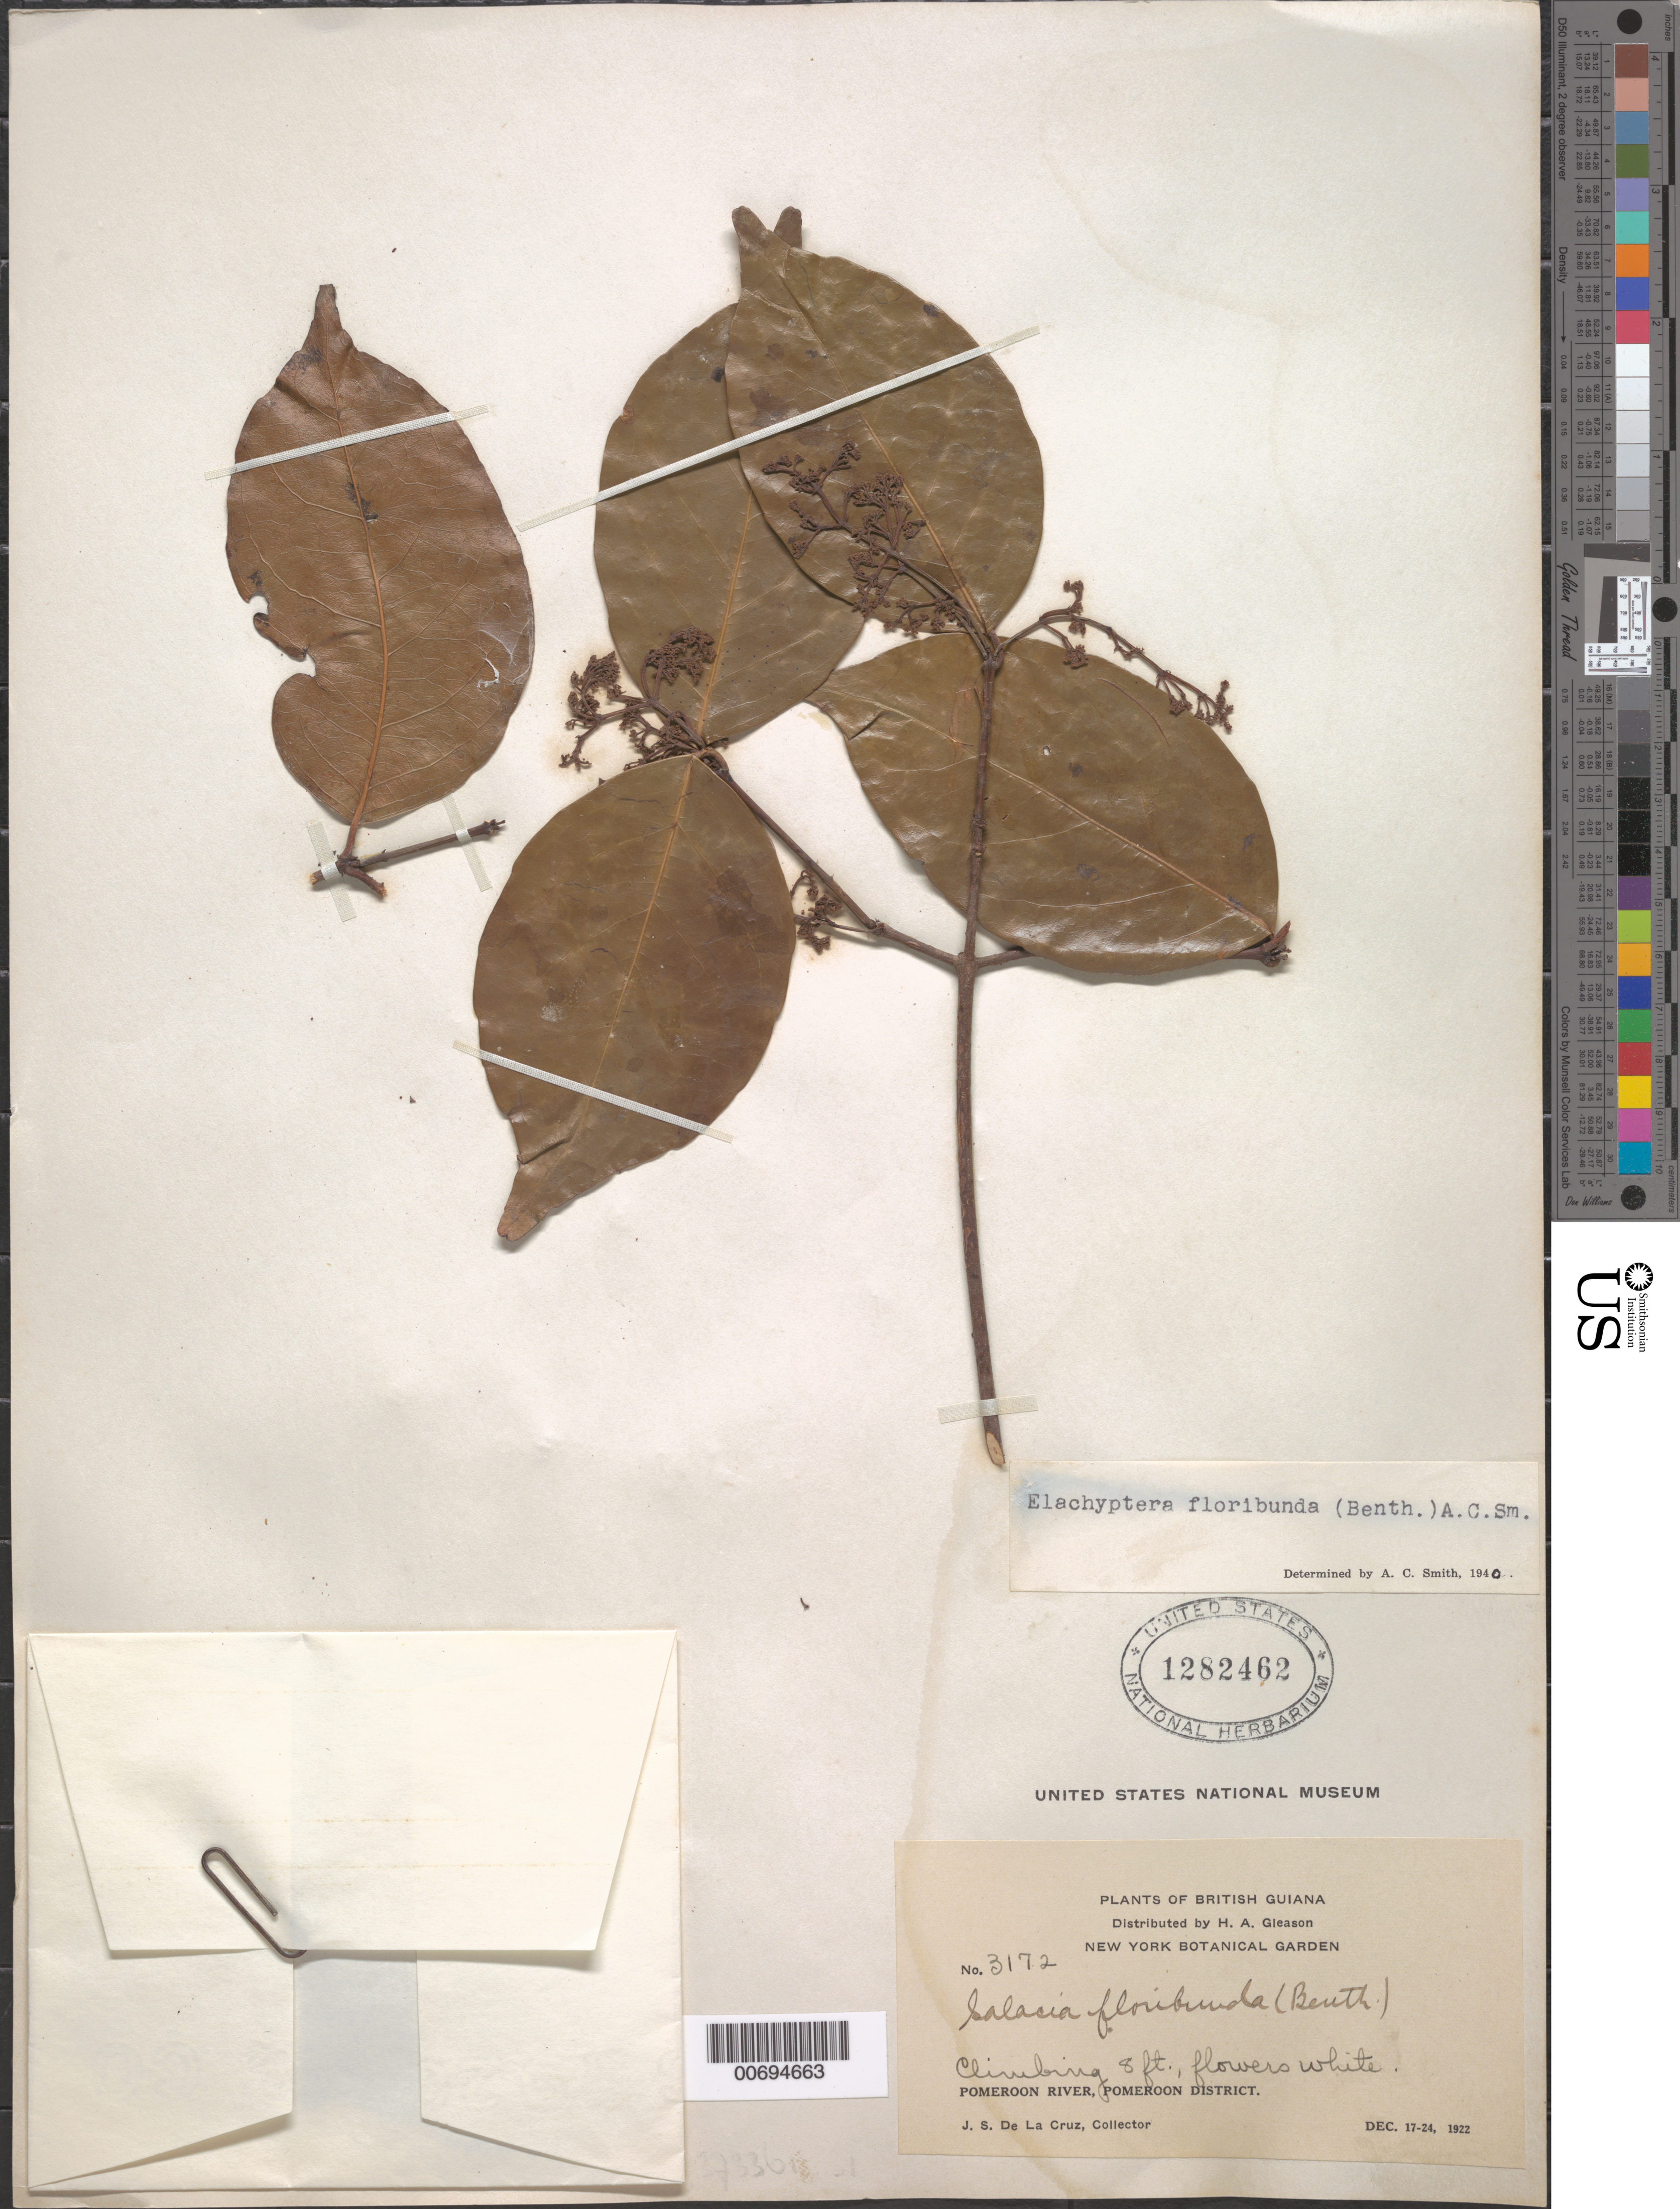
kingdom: Plantae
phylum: Tracheophyta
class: Magnoliopsida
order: Celastrales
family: Celastraceae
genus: Elachyptera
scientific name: Elachyptera floribunda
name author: (Benth.) A.C. Sm.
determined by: Smith, A. C.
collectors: J. S. de la Cruz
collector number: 3172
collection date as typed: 17-Dec-22 to 24-Dec-22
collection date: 1922-12-17/1922-12-24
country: Guyana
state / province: Pomeroon-Supenaam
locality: Pomeroon R.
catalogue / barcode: US 1282462